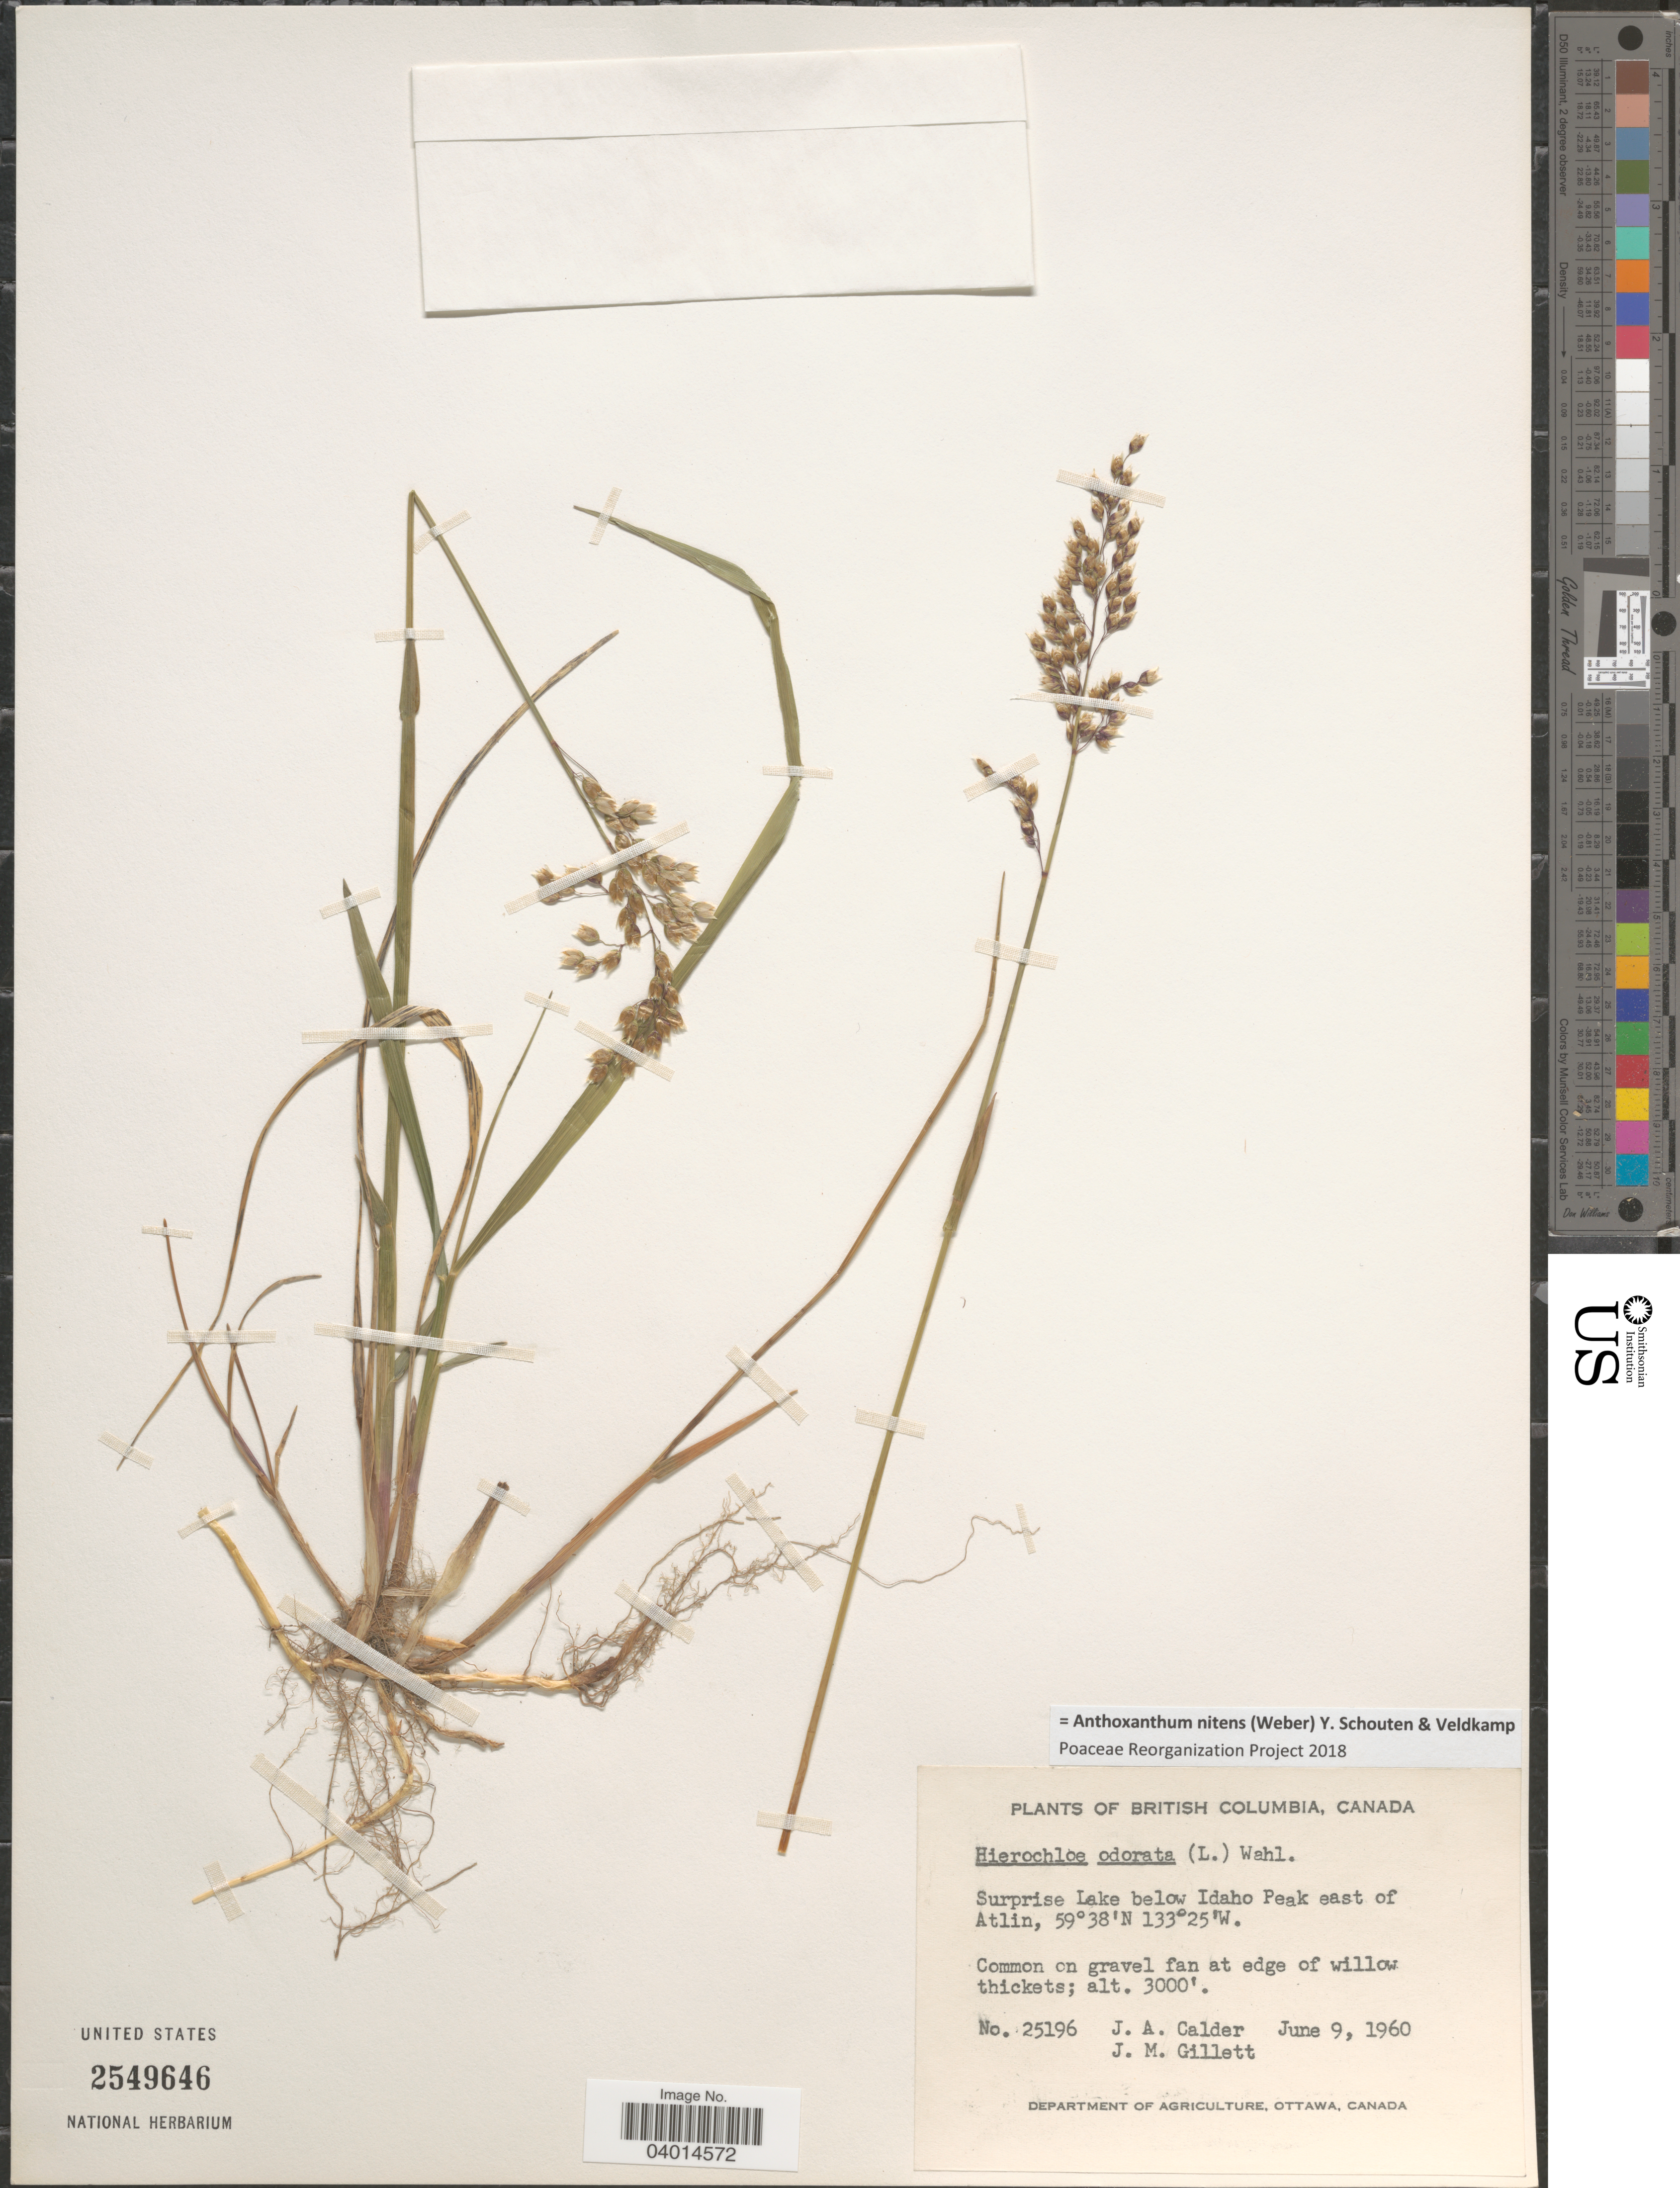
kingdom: Plantae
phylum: Tracheophyta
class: Liliopsida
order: Poales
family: Poaceae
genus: Anthoxanthum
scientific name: Anthoxanthum nitens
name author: (G.H. Weber) R.T.A. Schouten & Veldkamp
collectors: J. A. Calder & J. M. Gillett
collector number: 25196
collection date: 1960-06-09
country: Canada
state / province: British Columbia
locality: Surprise Lake below Idaho Peak east of Atlin.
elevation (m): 914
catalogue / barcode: US 2549646